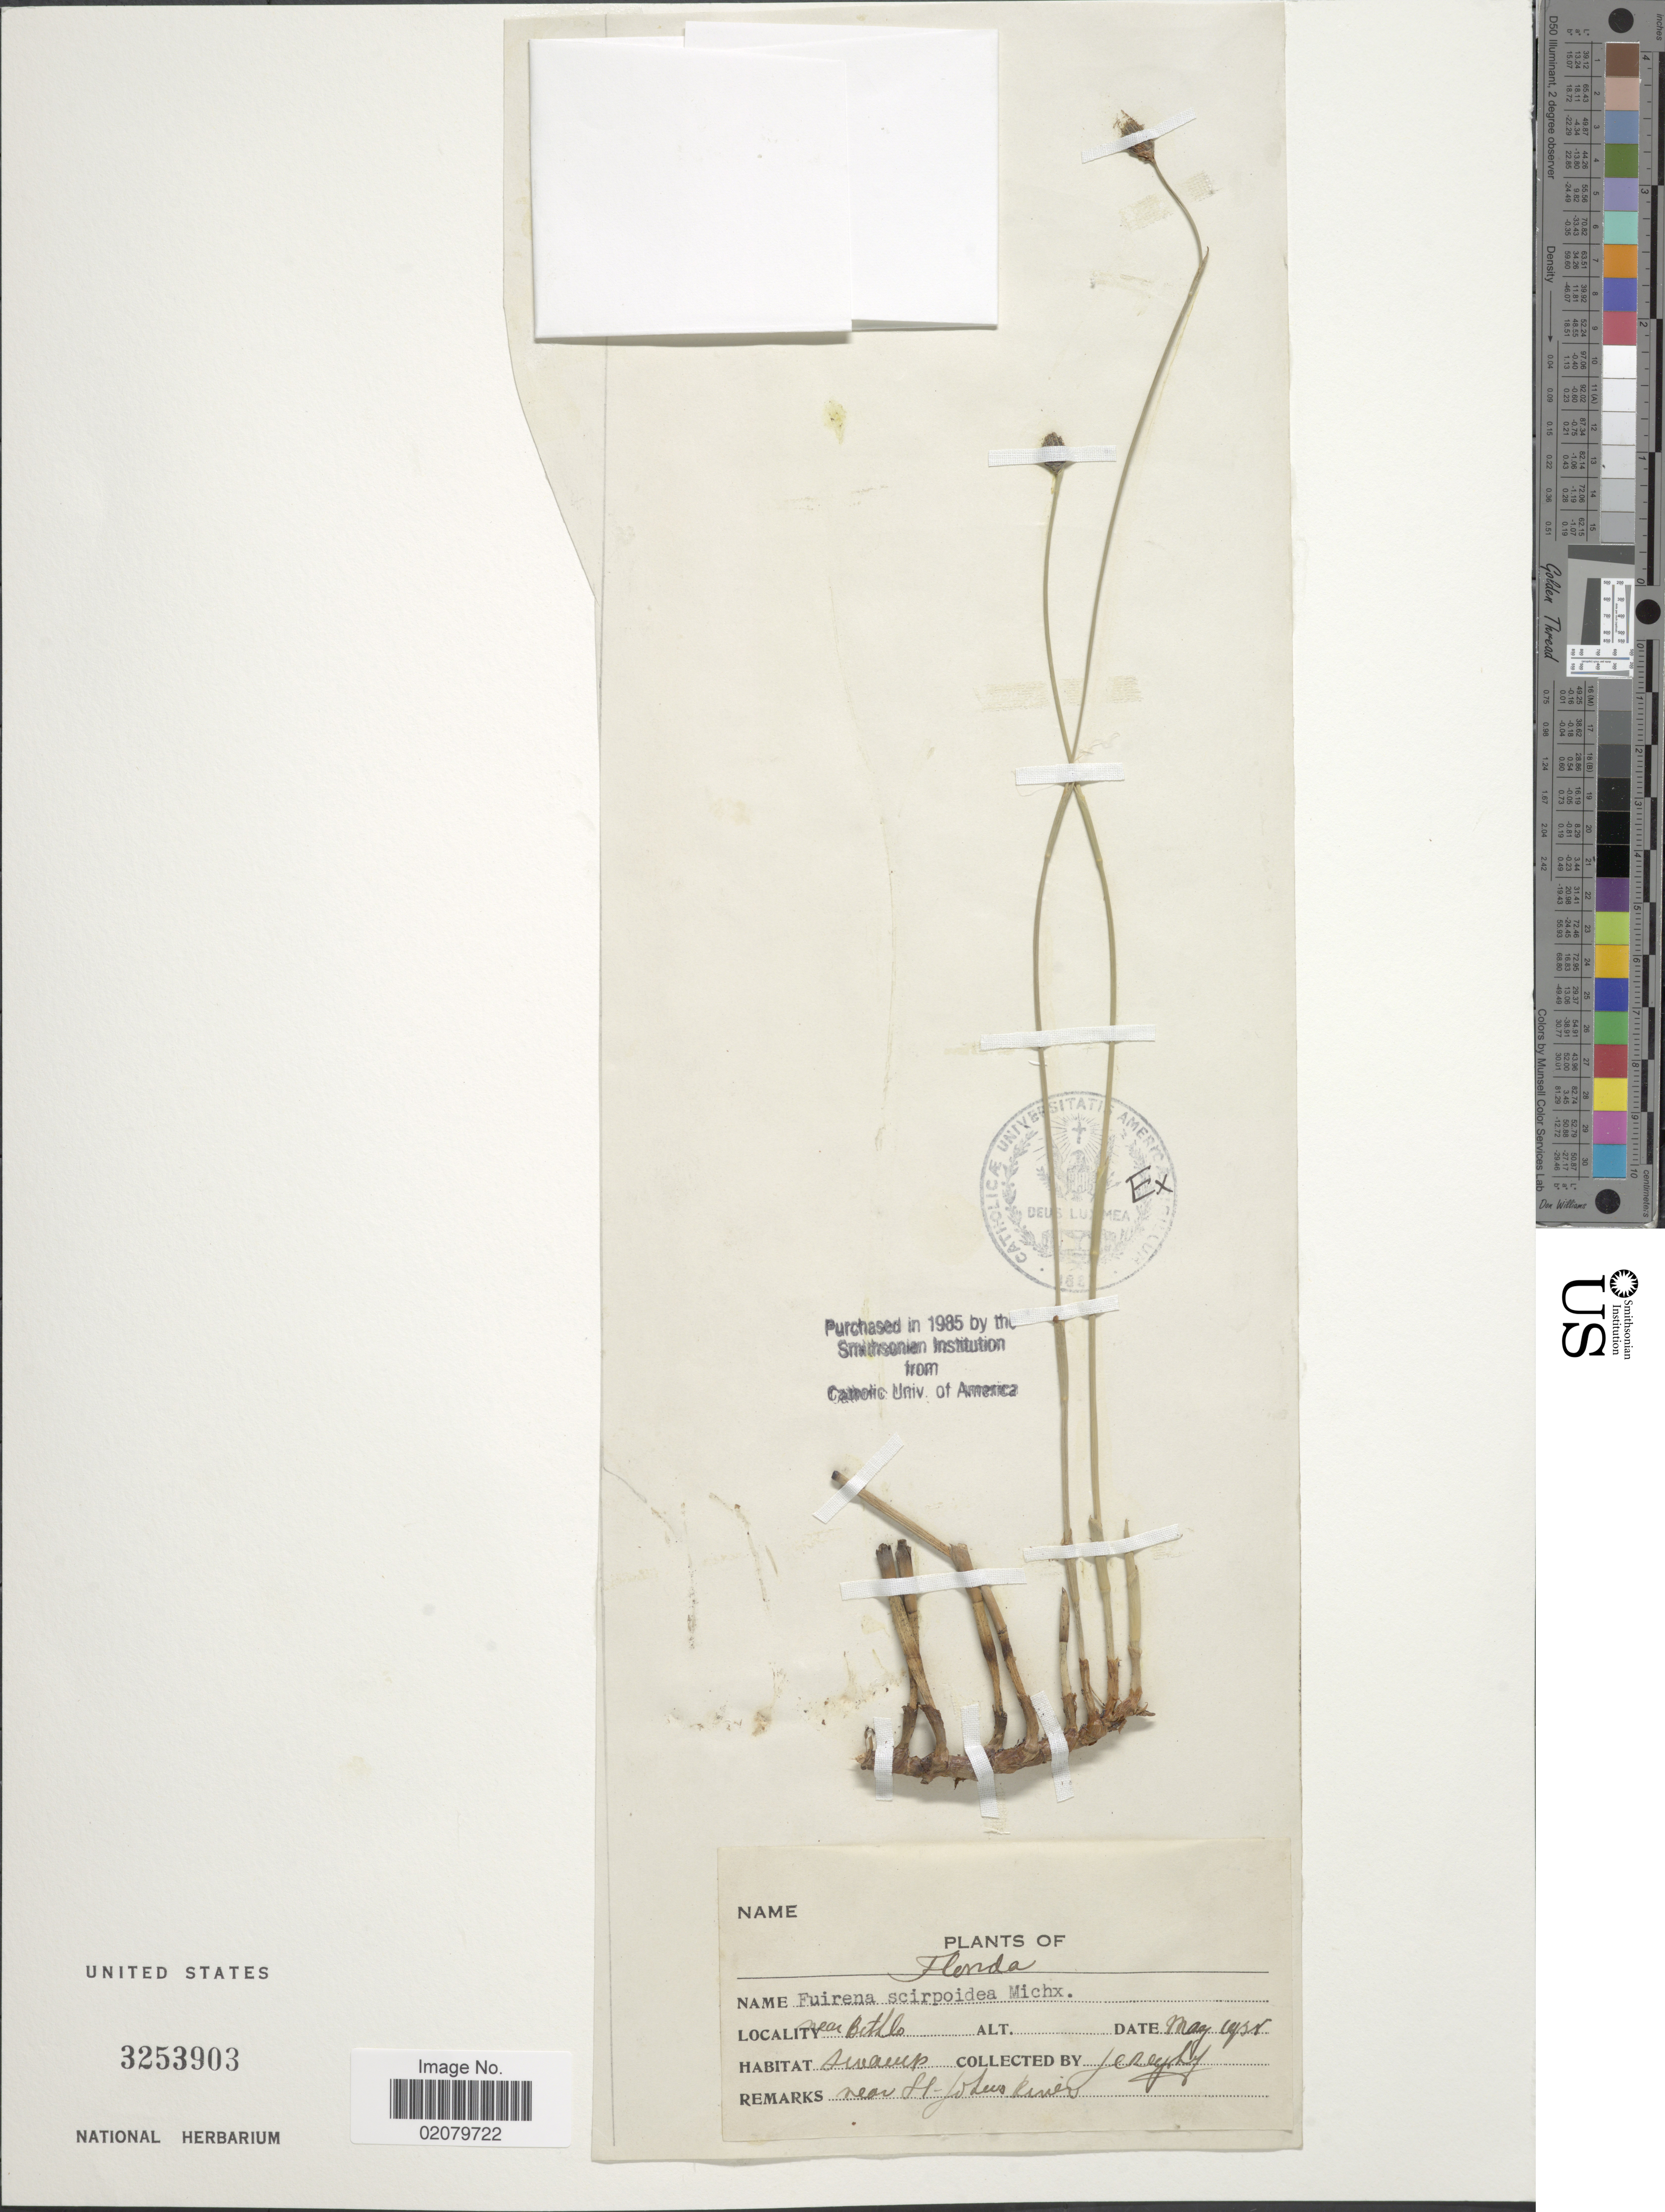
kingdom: Plantae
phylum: Tracheophyta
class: Liliopsida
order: Poales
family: Cyperaceae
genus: Fuirena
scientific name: Fuirena scirpoidea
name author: Michx.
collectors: J. C. T. Uphof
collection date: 1935-05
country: United States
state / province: Florida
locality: Near Bithlo, Near St Johns River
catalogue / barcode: US 3253903